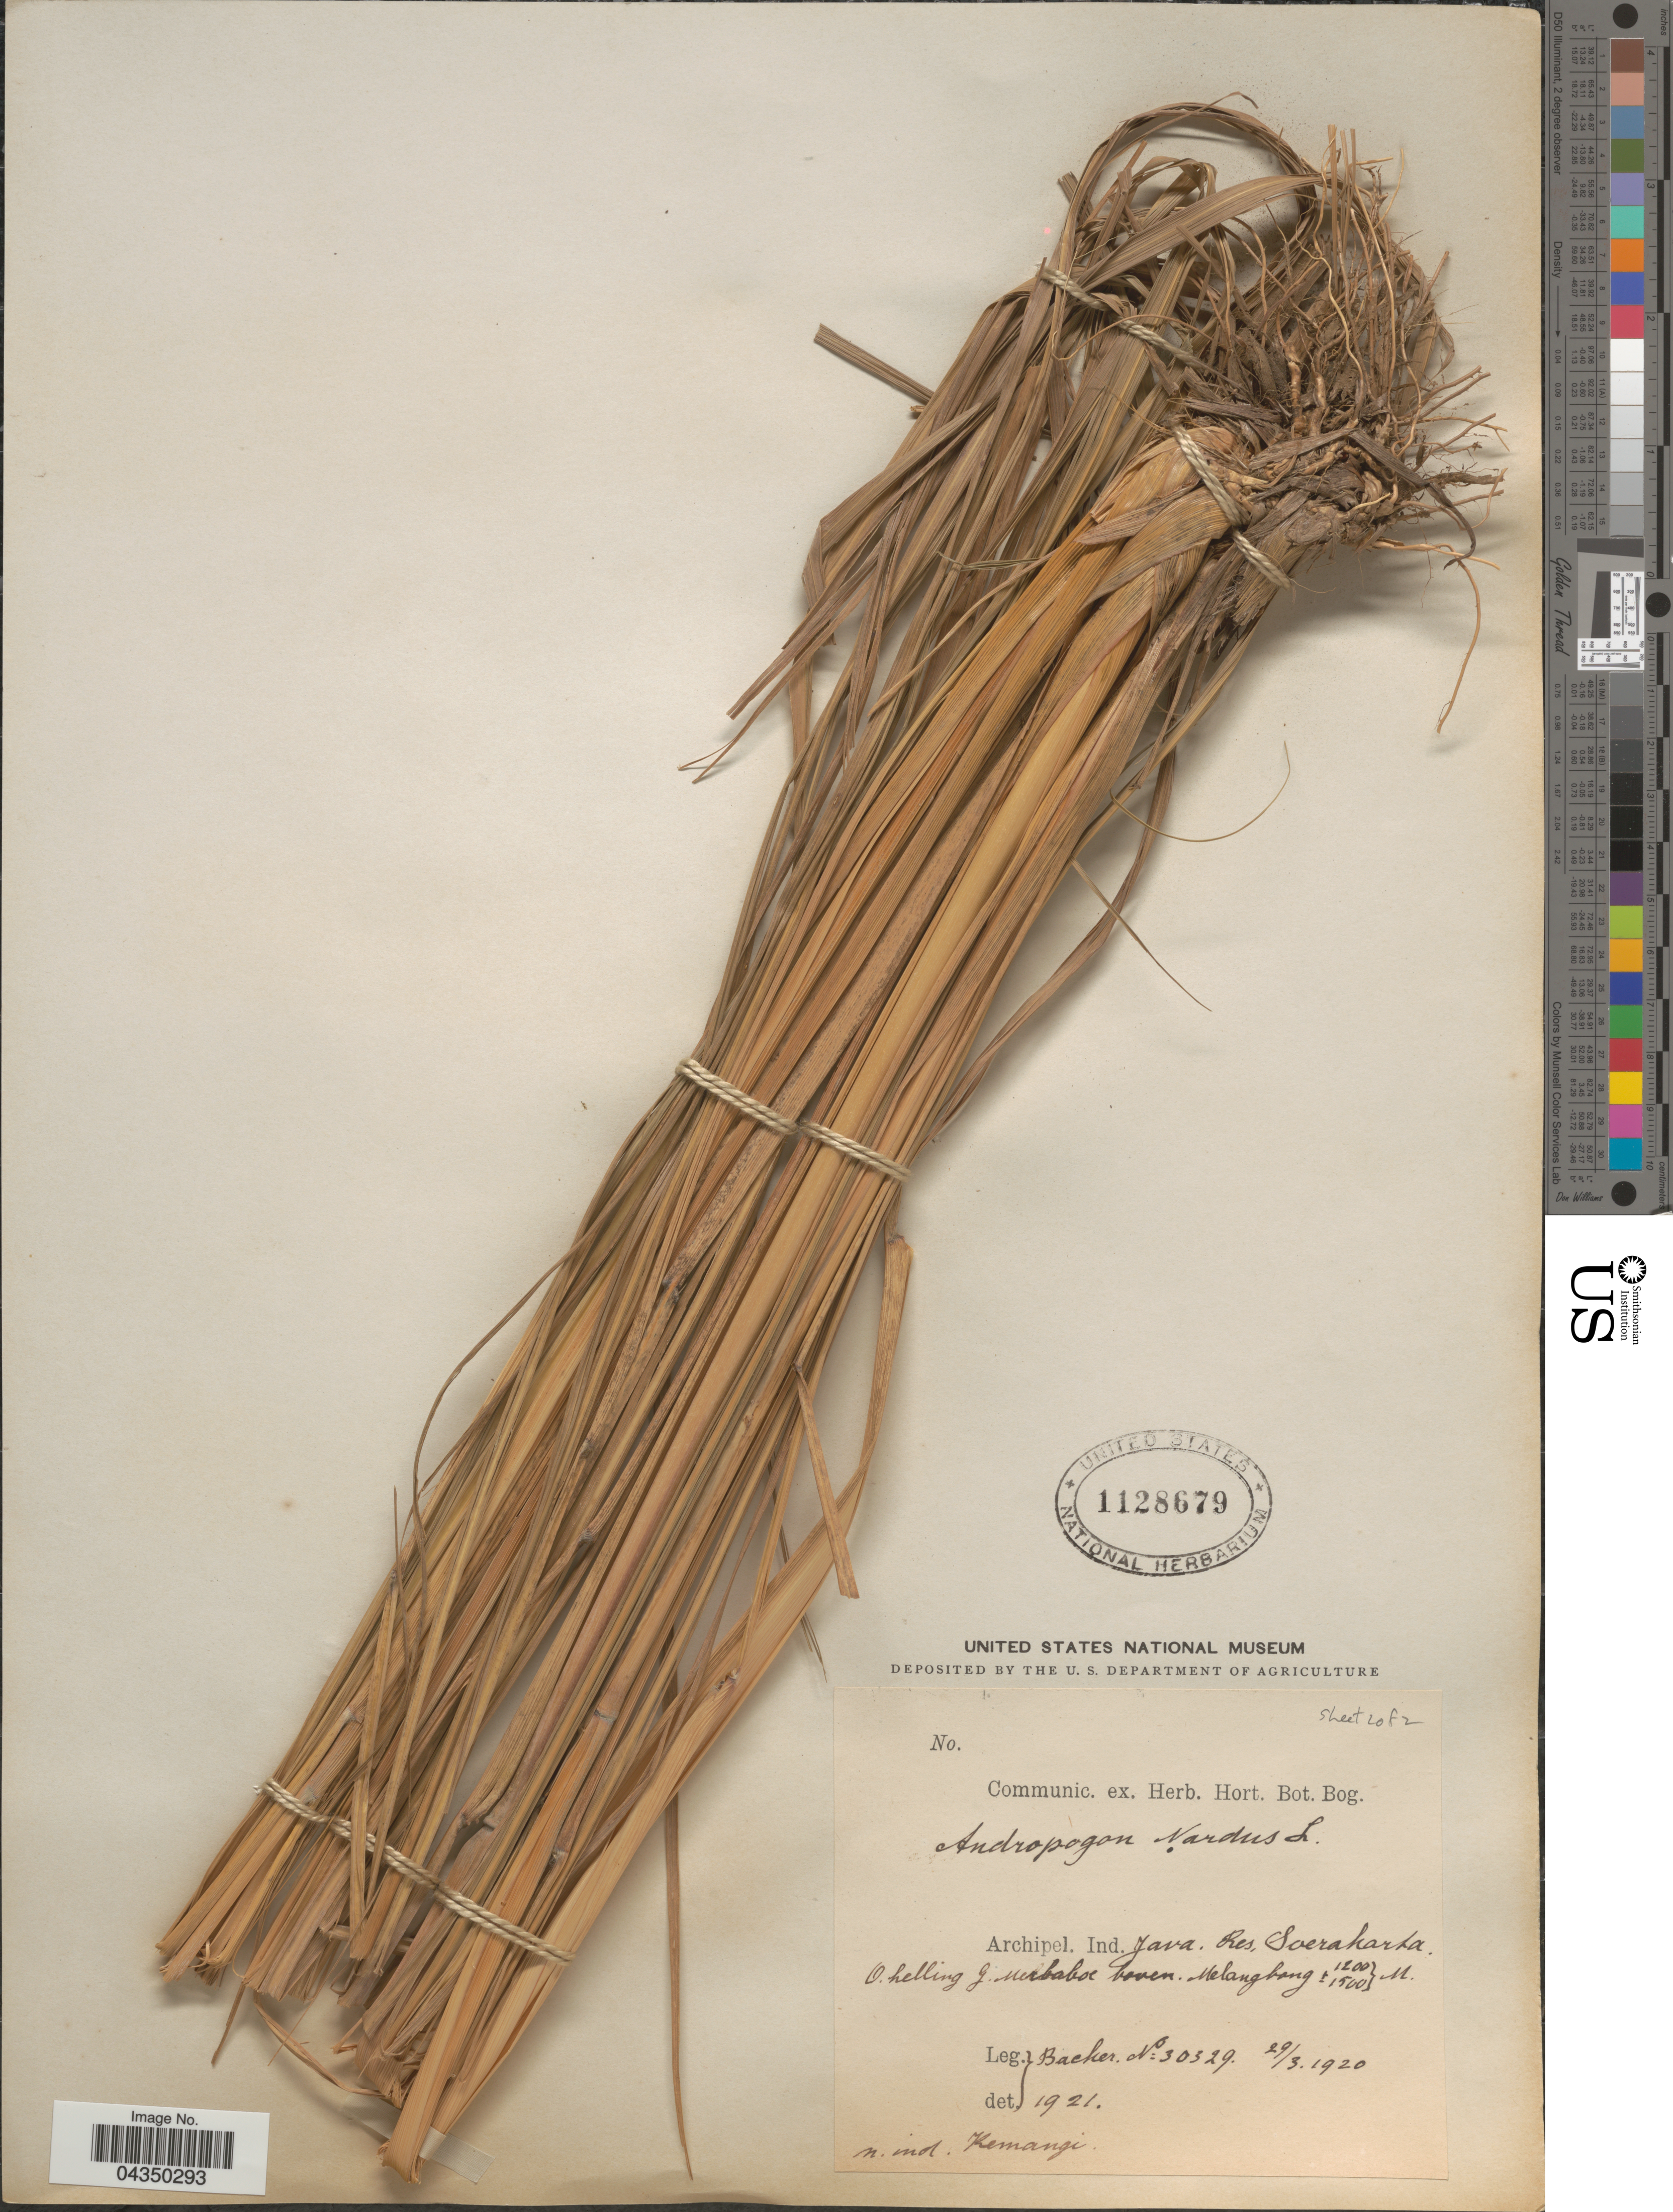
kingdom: Plantae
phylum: Tracheophyta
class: Liliopsida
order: Poales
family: Poaceae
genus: Cymbopogon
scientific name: Cymbopogon nardus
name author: (L.) Rendle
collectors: Backer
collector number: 30329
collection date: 1920-03-29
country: Indonesia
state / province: Java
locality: Archipel. Ind. Java. Res. Soerakarta. O. helling G. Merbaboe boven Melangbong.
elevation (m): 1200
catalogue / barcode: US 1128679